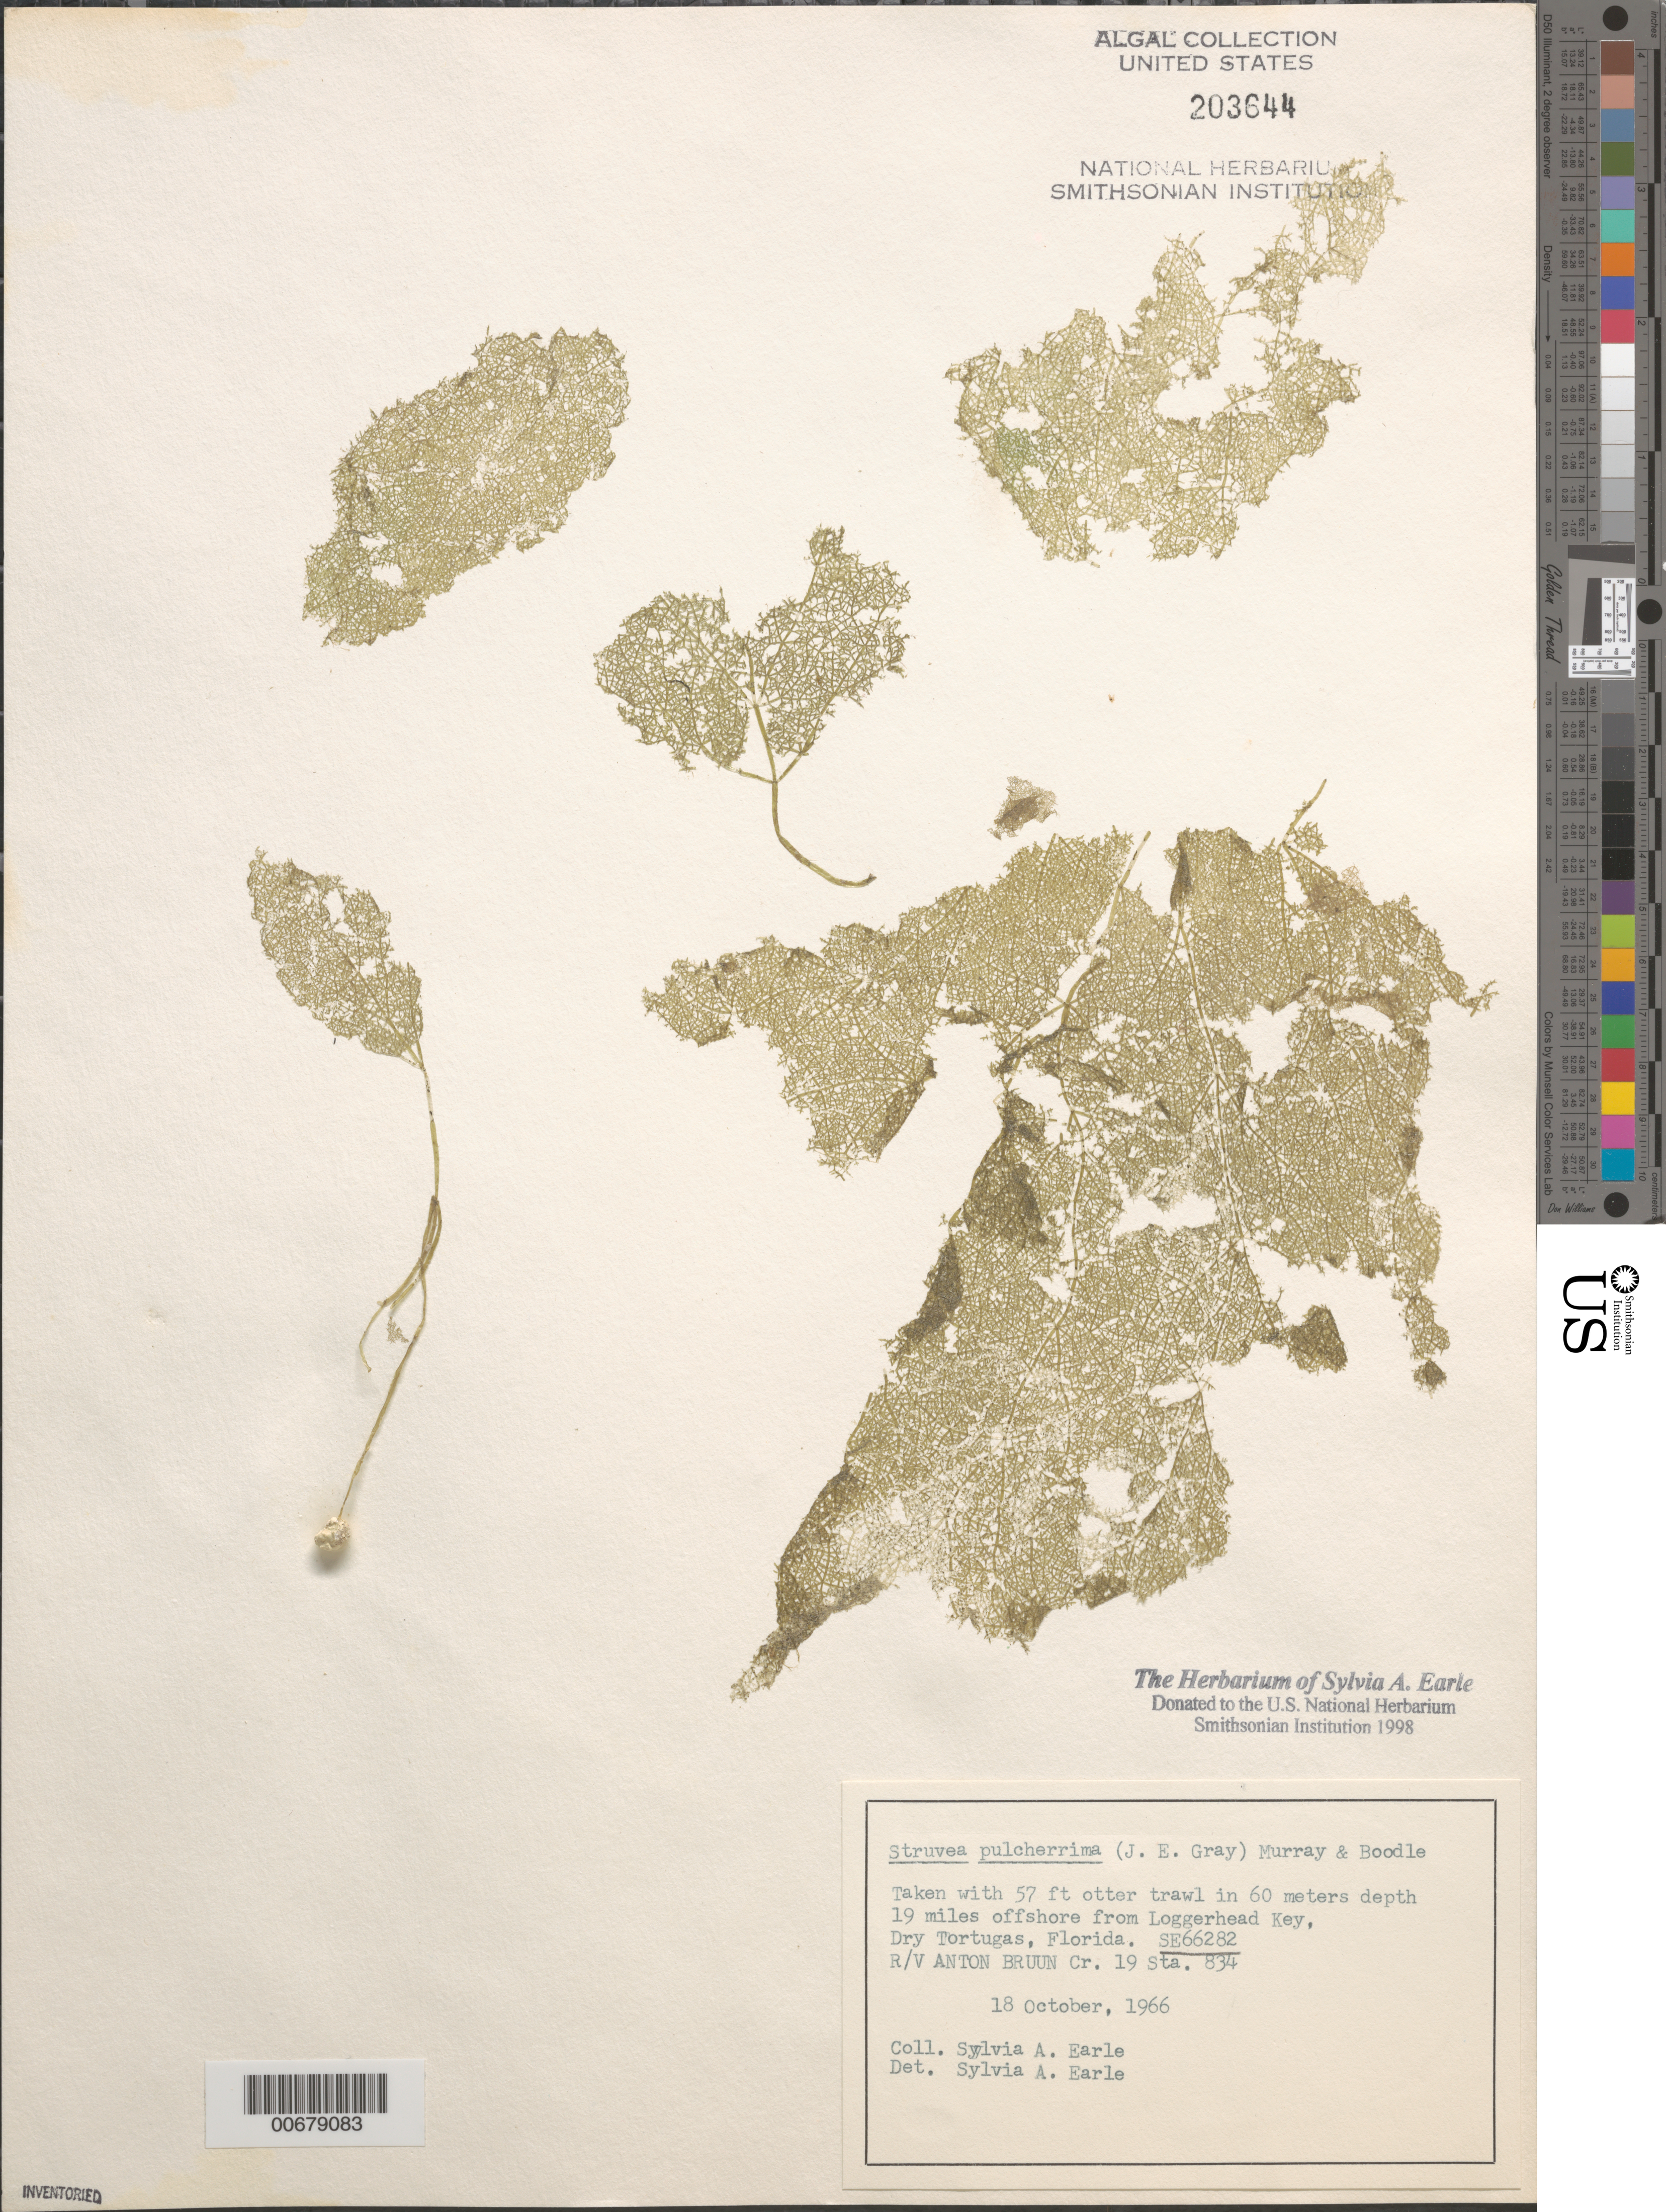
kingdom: Plantae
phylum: Chlorophyta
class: Ulvophyceae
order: Siphonocladales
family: Boodleaceae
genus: Struvea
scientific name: Struvea pulcherrima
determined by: Earle, S. A.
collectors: S. A. Earle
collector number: SE 66282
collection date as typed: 18 Oct 1966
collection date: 1966-10-18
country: United States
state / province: Florida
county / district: Monroe County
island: Dry Tortugas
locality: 19 miles off Loggerhead Key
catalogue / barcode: US 203644